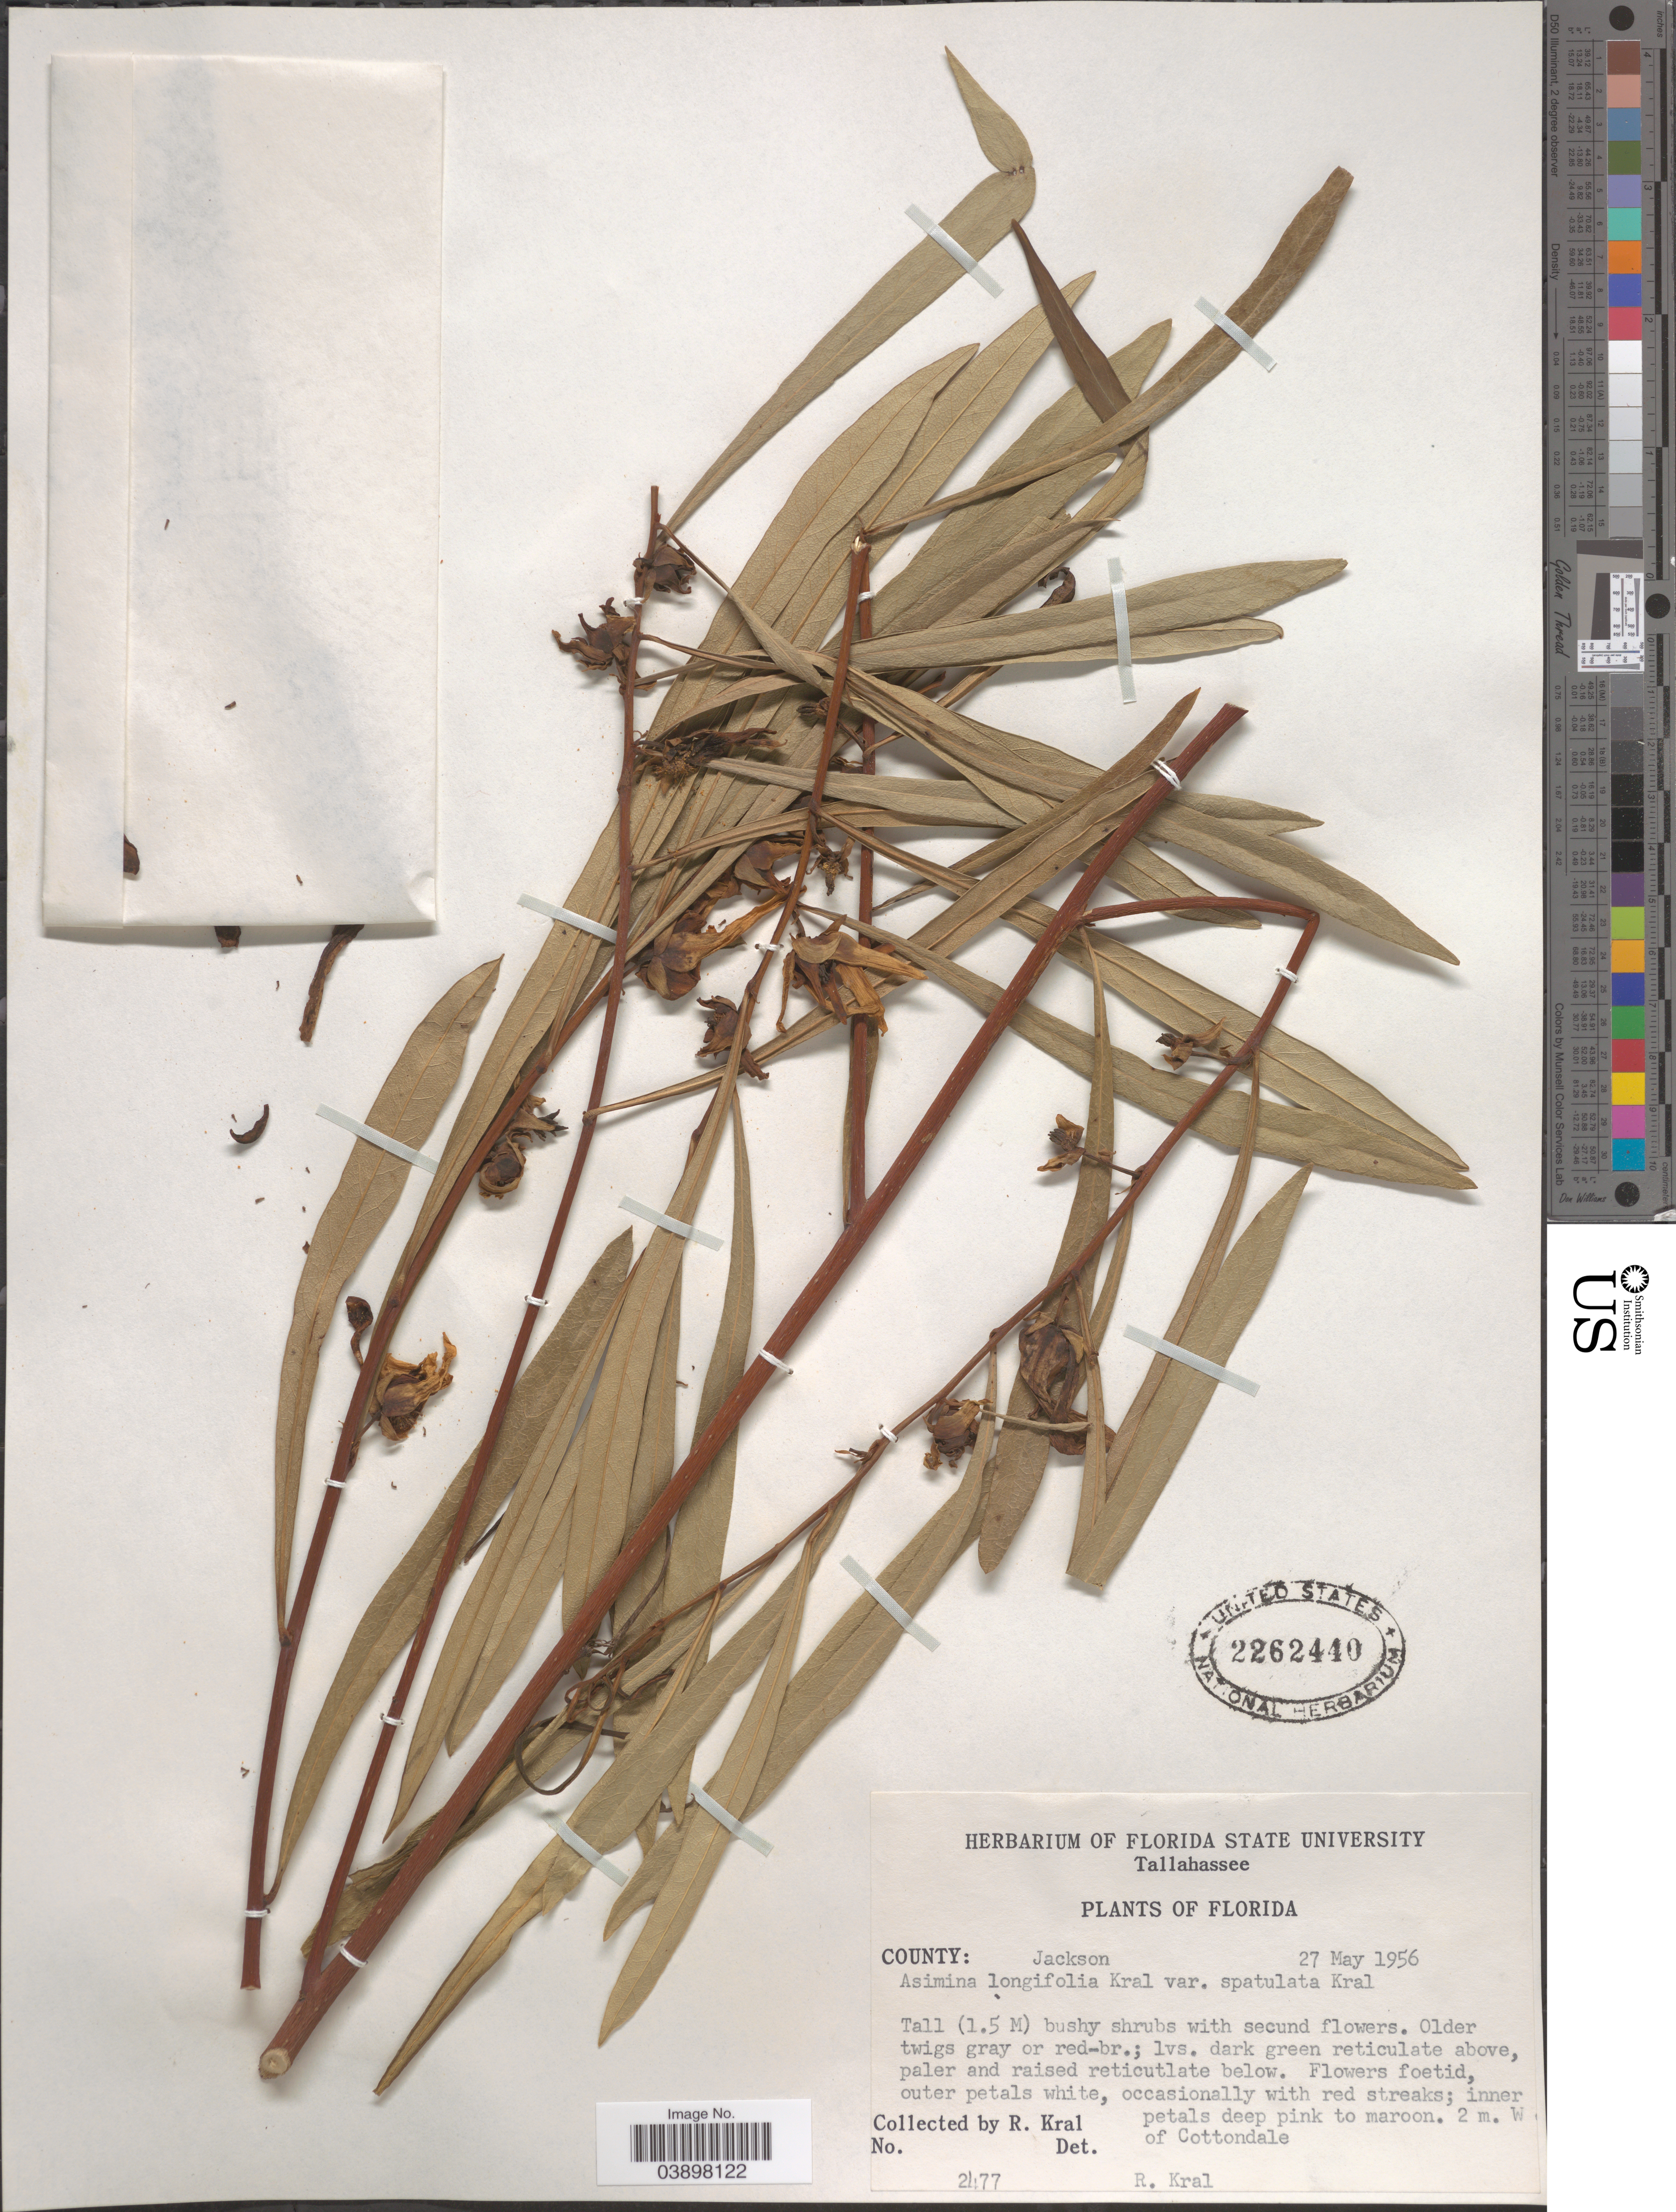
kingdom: Plantae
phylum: Tracheophyta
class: Magnoliopsida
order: Magnoliales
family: Annonaceae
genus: Asimina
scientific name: Asimina longifolia var. spatulata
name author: Kral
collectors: R. Kral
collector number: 2477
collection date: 1956-05-27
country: United States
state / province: Florida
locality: County: Jackson. 2 m. W of Cottondale.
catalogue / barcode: US 2262440